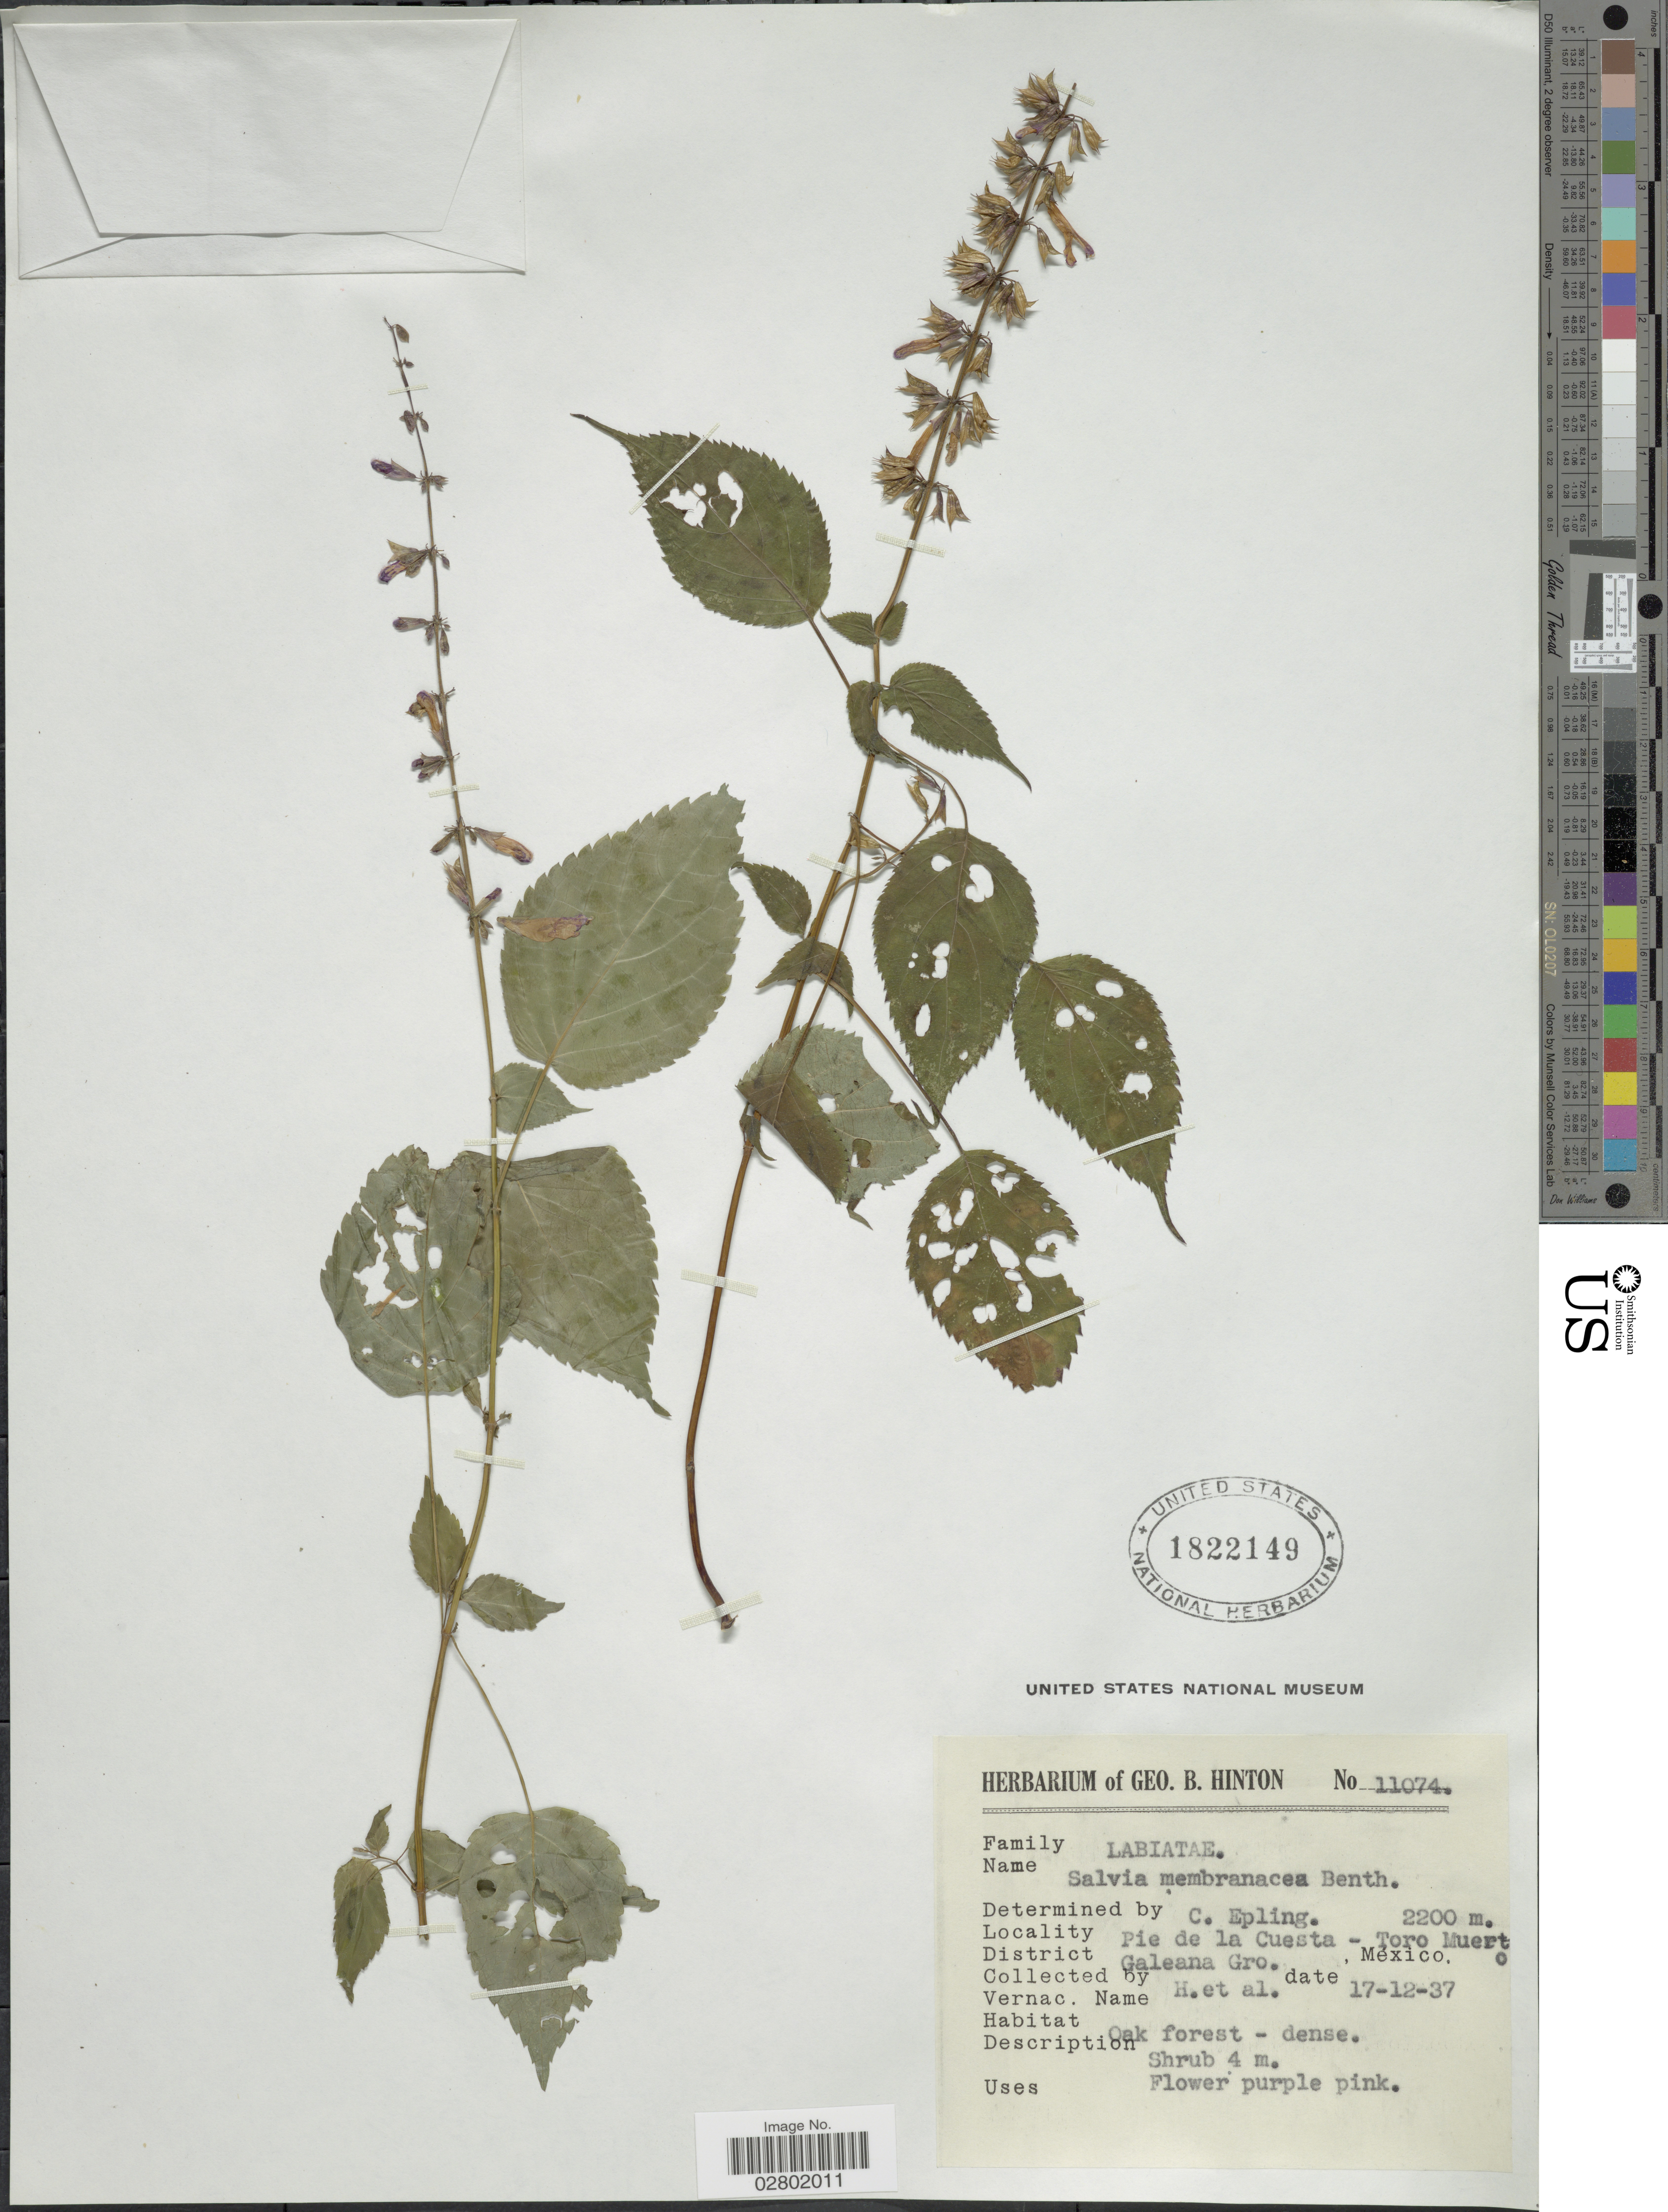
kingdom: Plantae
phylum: Tracheophyta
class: Magnoliopsida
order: Lamiales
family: Lamiaceae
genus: Salvia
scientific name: Salvia membranacea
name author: Benth.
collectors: G. B. Hinton & et al.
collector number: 11074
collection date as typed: Transcribed d/m/y: 17/12/37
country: Mexico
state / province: Guerrero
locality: Pie de la Cuesta - Toro Muerto, District Galeana Gro.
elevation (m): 2200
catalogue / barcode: US 1822149